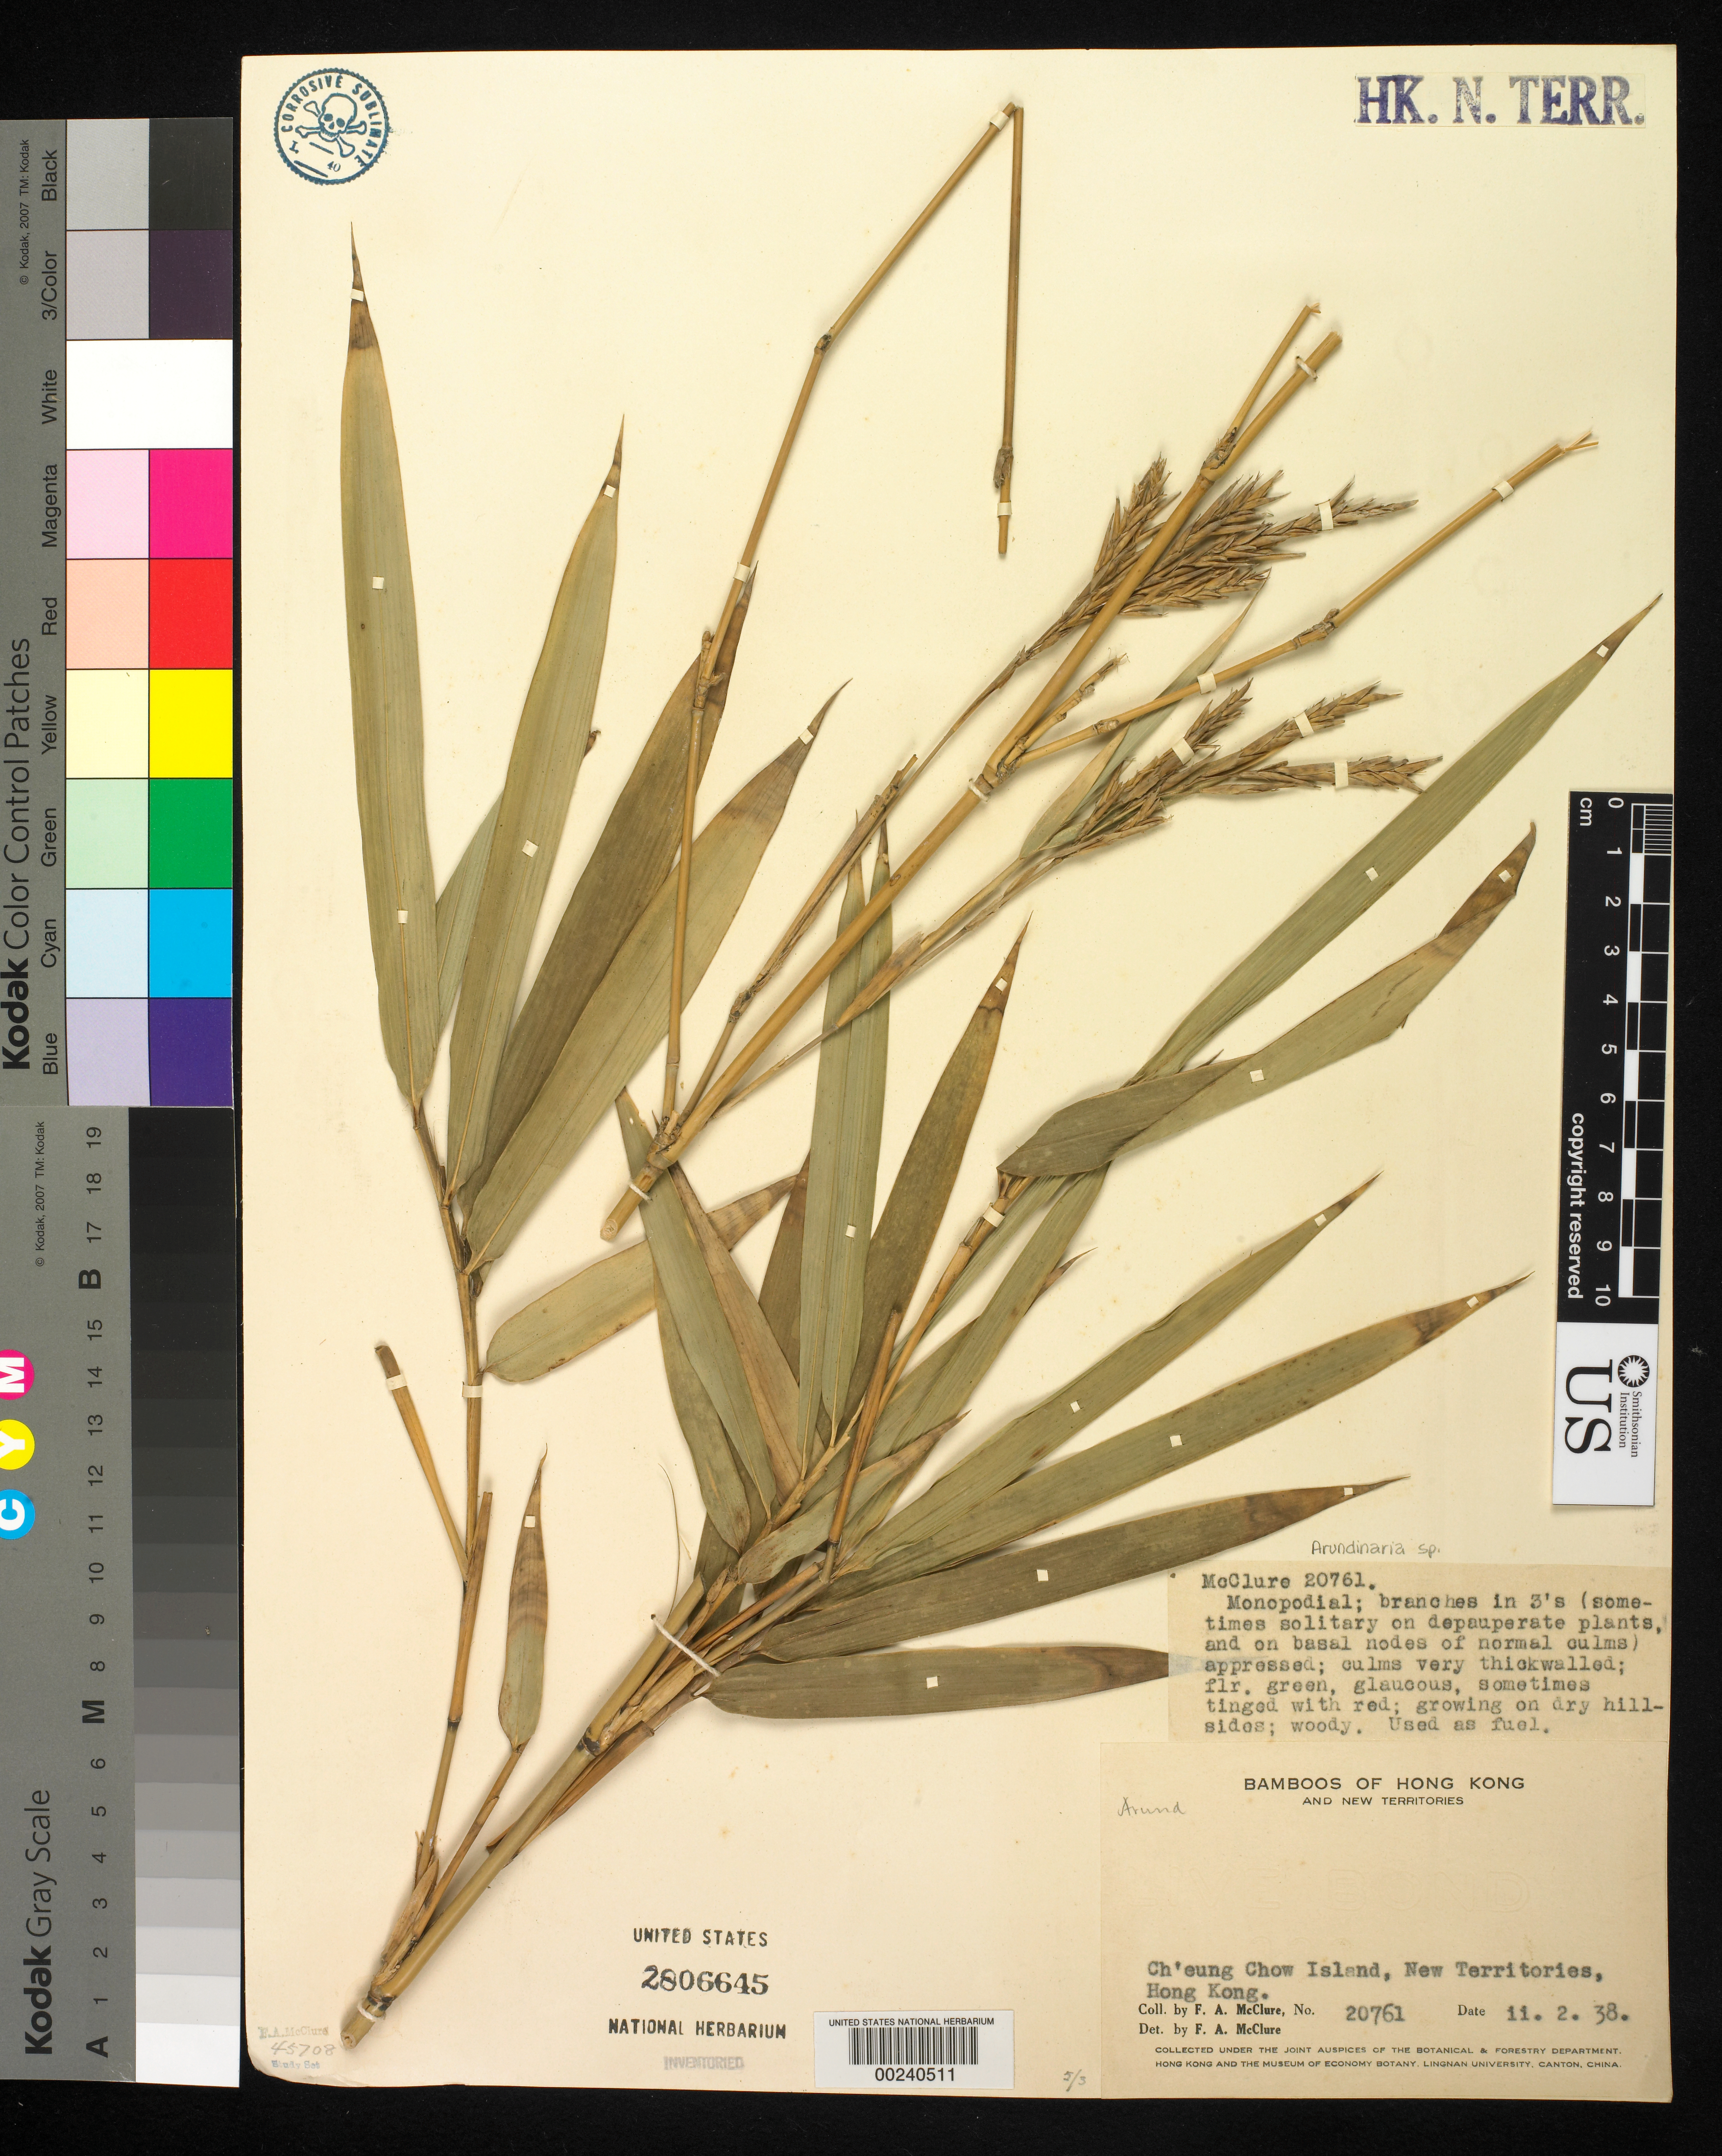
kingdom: Plantae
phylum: Tracheophyta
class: Liliopsida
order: Poales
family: Poaceae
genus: Arundinaria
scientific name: Arundinaria sp.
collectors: F. A. McClure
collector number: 20761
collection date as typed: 02 Feb 1938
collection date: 1938-02-02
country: China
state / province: Hong Kong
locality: Ch'eung chau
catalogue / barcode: US 2806645